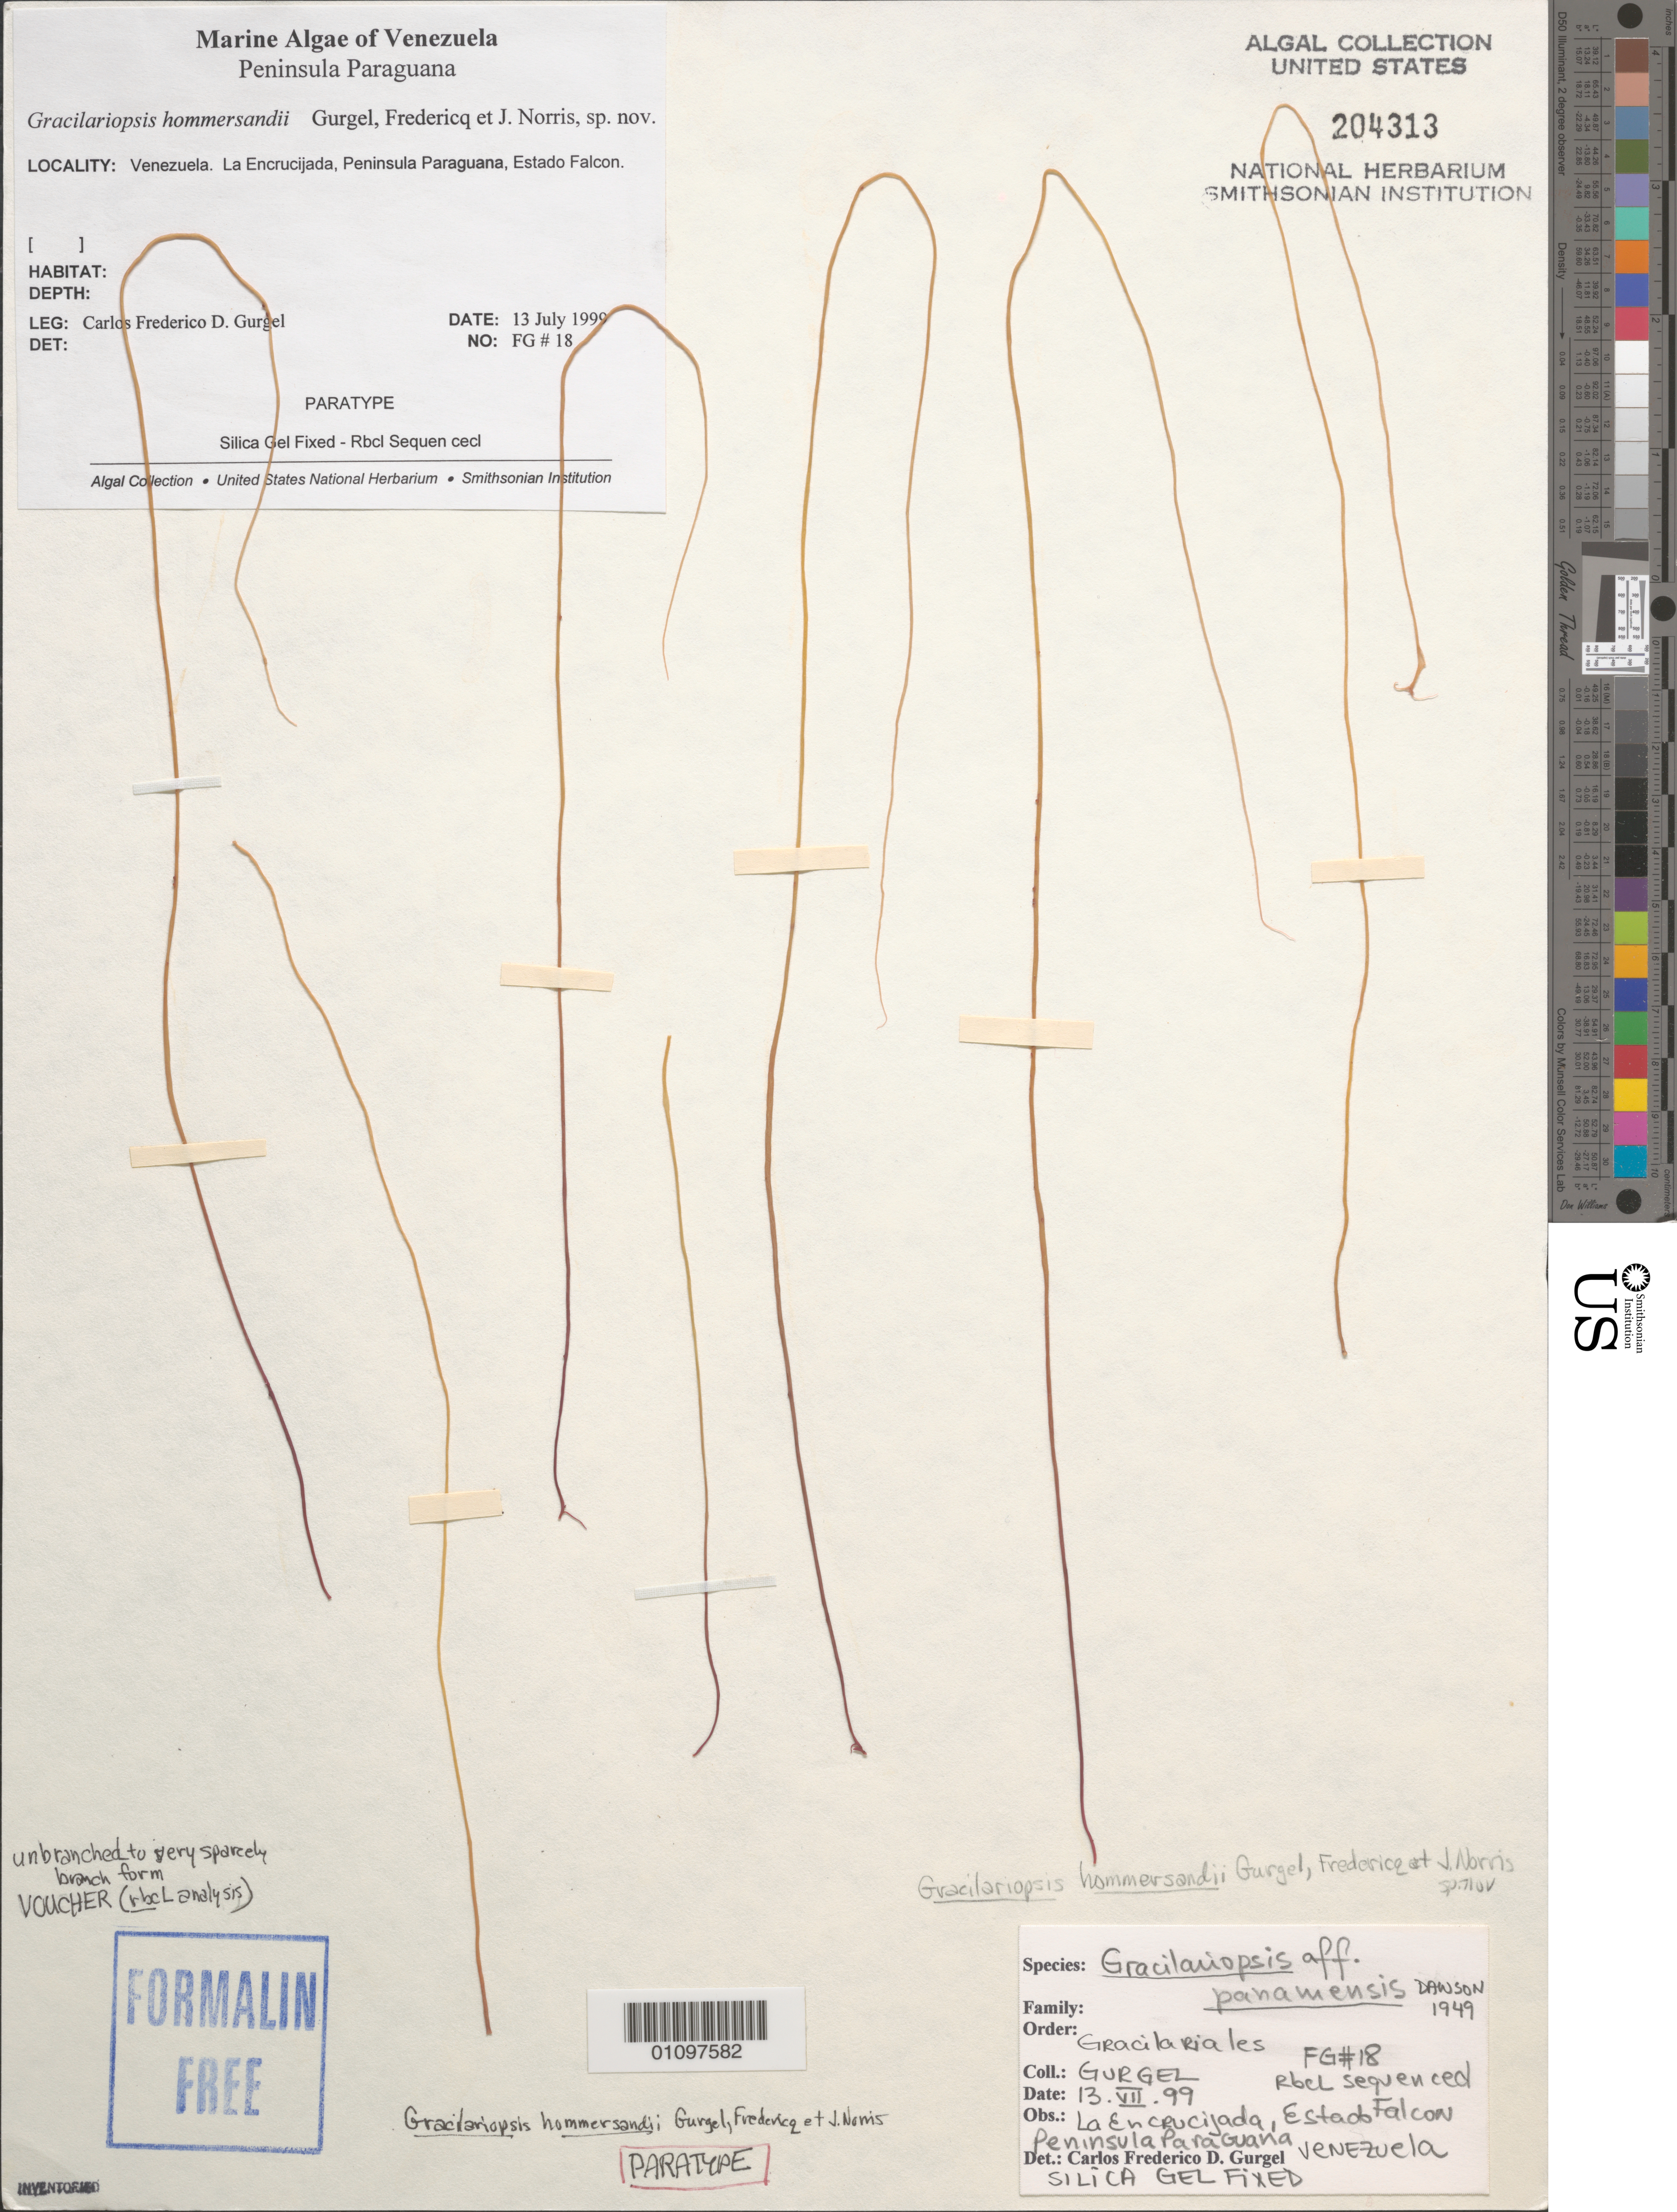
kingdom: Plantae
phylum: Rhodophyta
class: Florideophyceae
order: Gracilariales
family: Gracilariaceae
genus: Gracilariopsis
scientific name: Gracilariopsis hommersandii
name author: Gurgel et al.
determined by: Gurgel, C. F. D.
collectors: C. Gurgel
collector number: FG-18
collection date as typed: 13 Jul 1999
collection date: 1999-07-13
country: Venezuela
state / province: Falcón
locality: La Encrucijada, Peninsula Paraguana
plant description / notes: Paratype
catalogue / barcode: US 204313